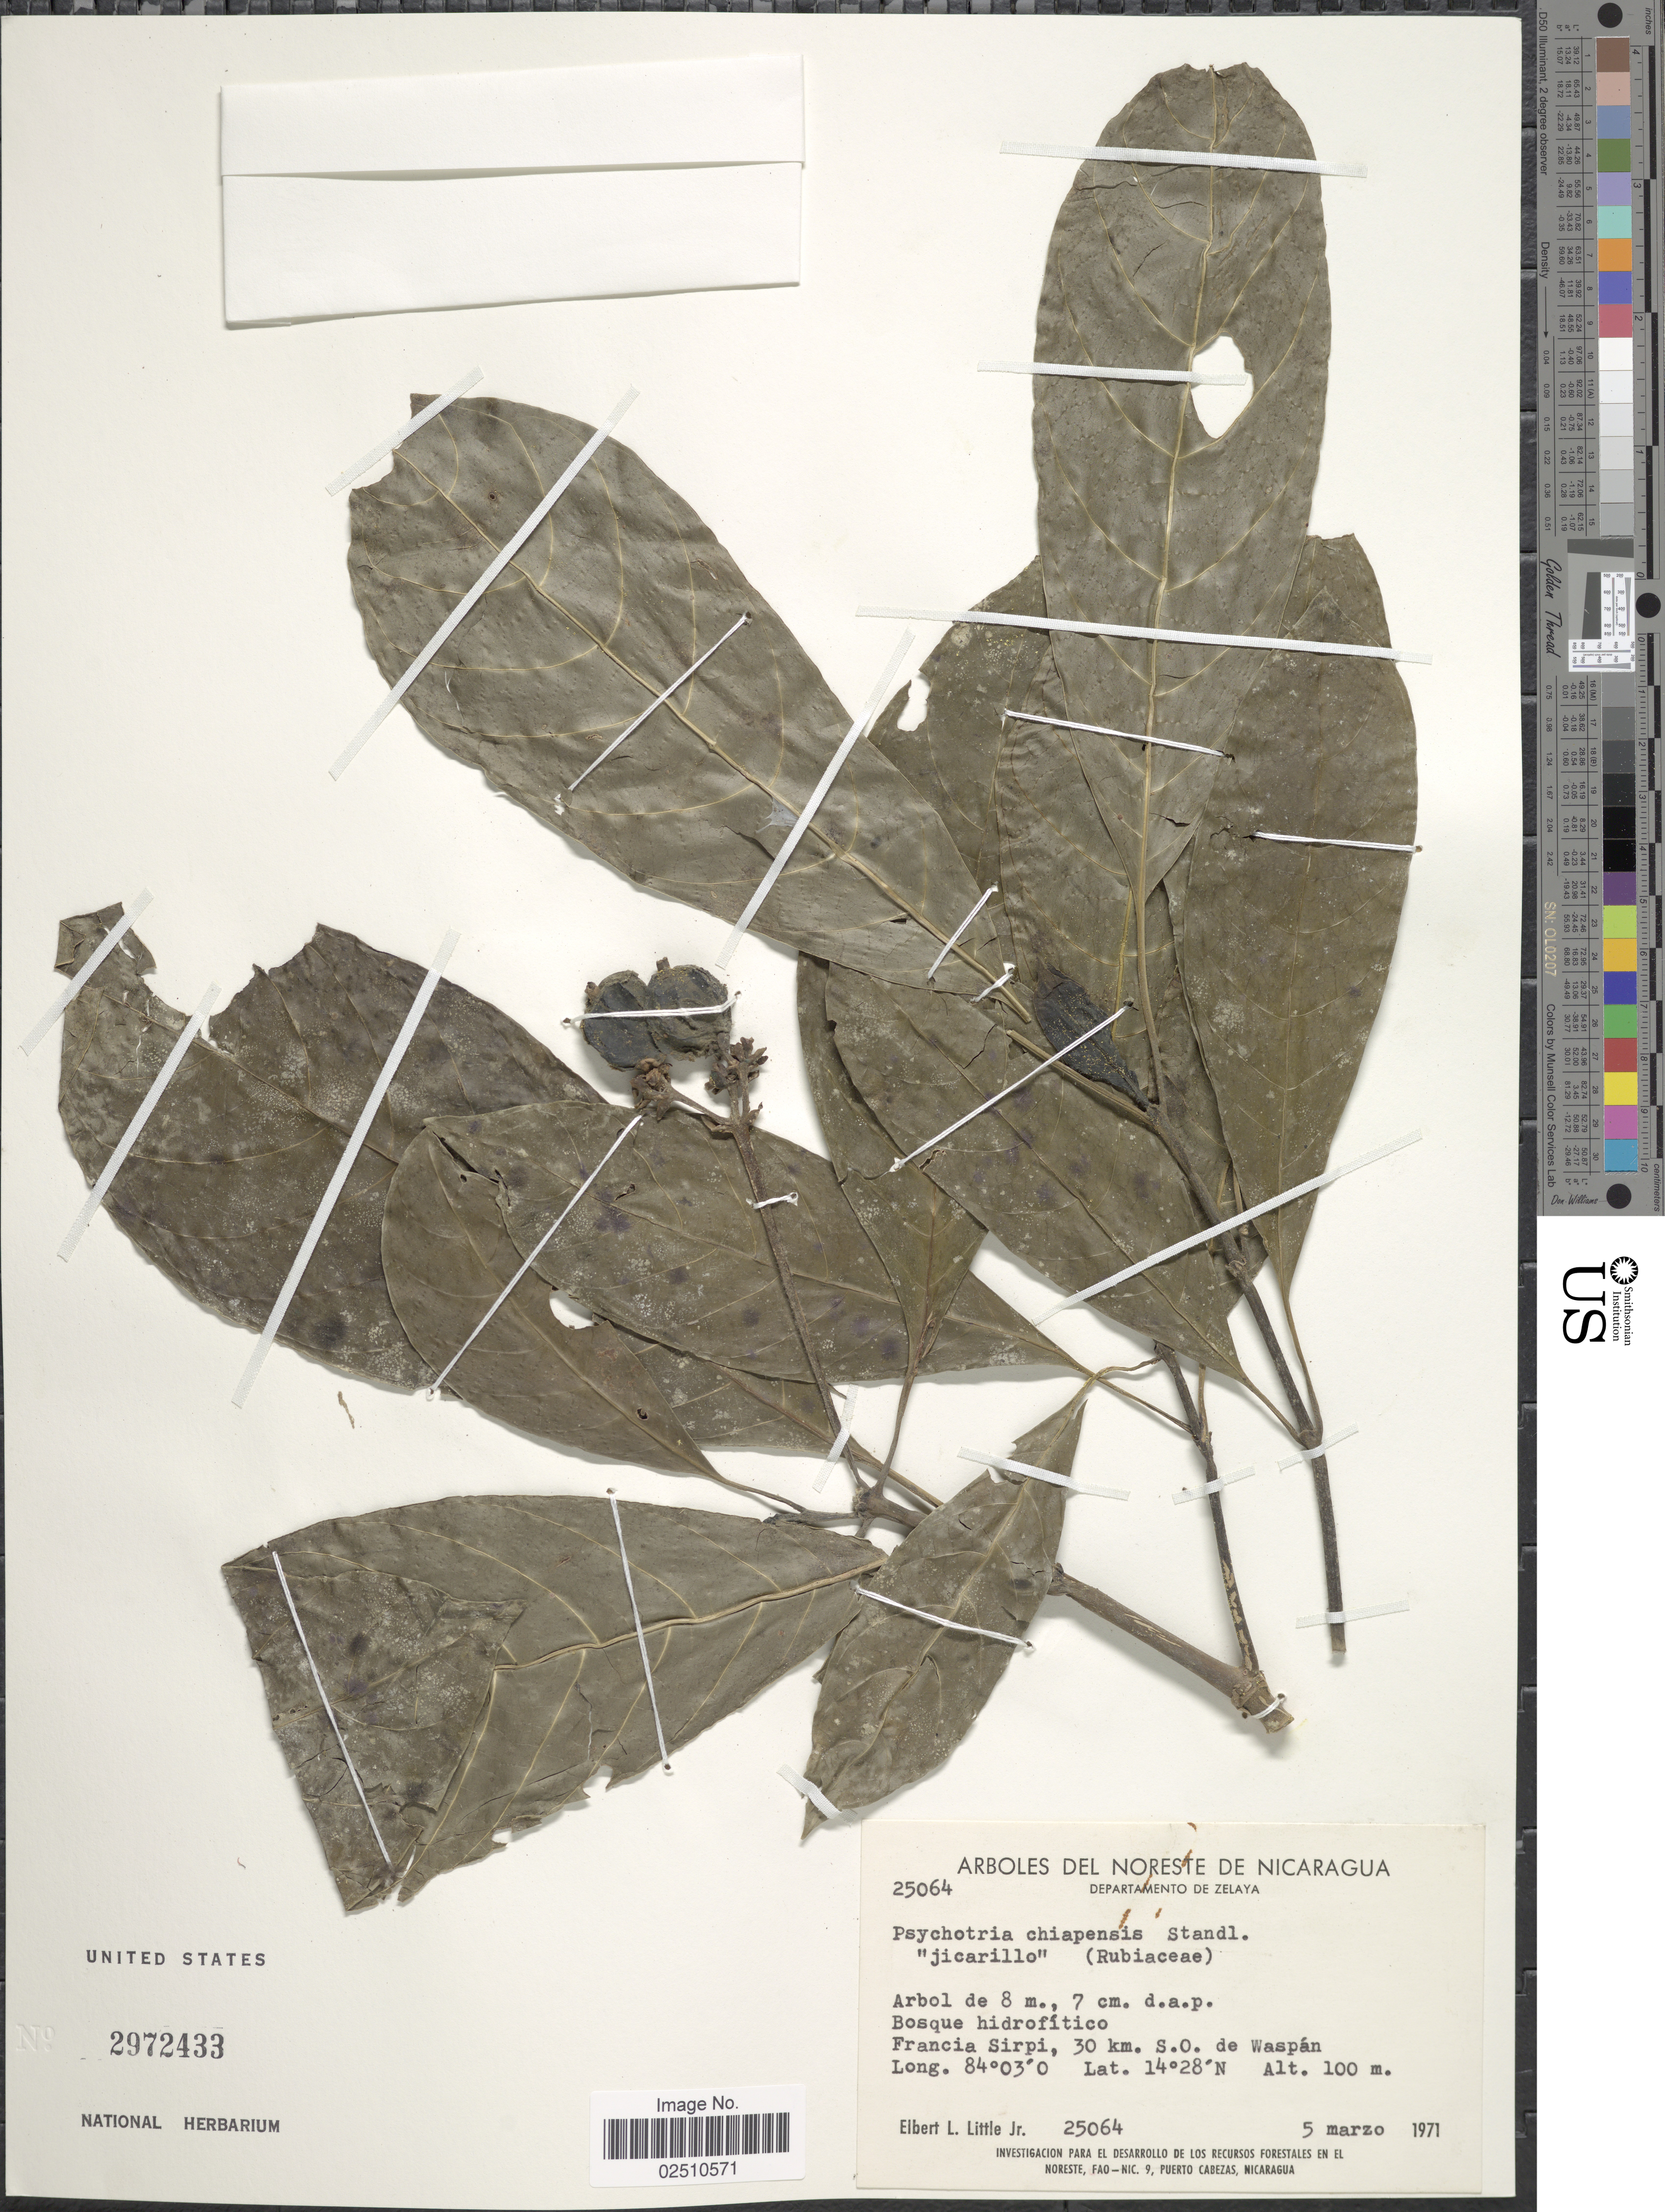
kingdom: Plantae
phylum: Tracheophyta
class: Magnoliopsida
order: Gentianales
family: Rubiaceae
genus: Psychotria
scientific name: Psychotria chiapensis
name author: Standl.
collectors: E. L. Little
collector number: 25064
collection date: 1971-03-05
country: Nicaragua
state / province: Atlantico Norte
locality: Noreste de Nicaragua, Departamento de Zelaya, Francia Sirpi, 30 km S.O. de Waspan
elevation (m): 100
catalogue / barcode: US 2972433